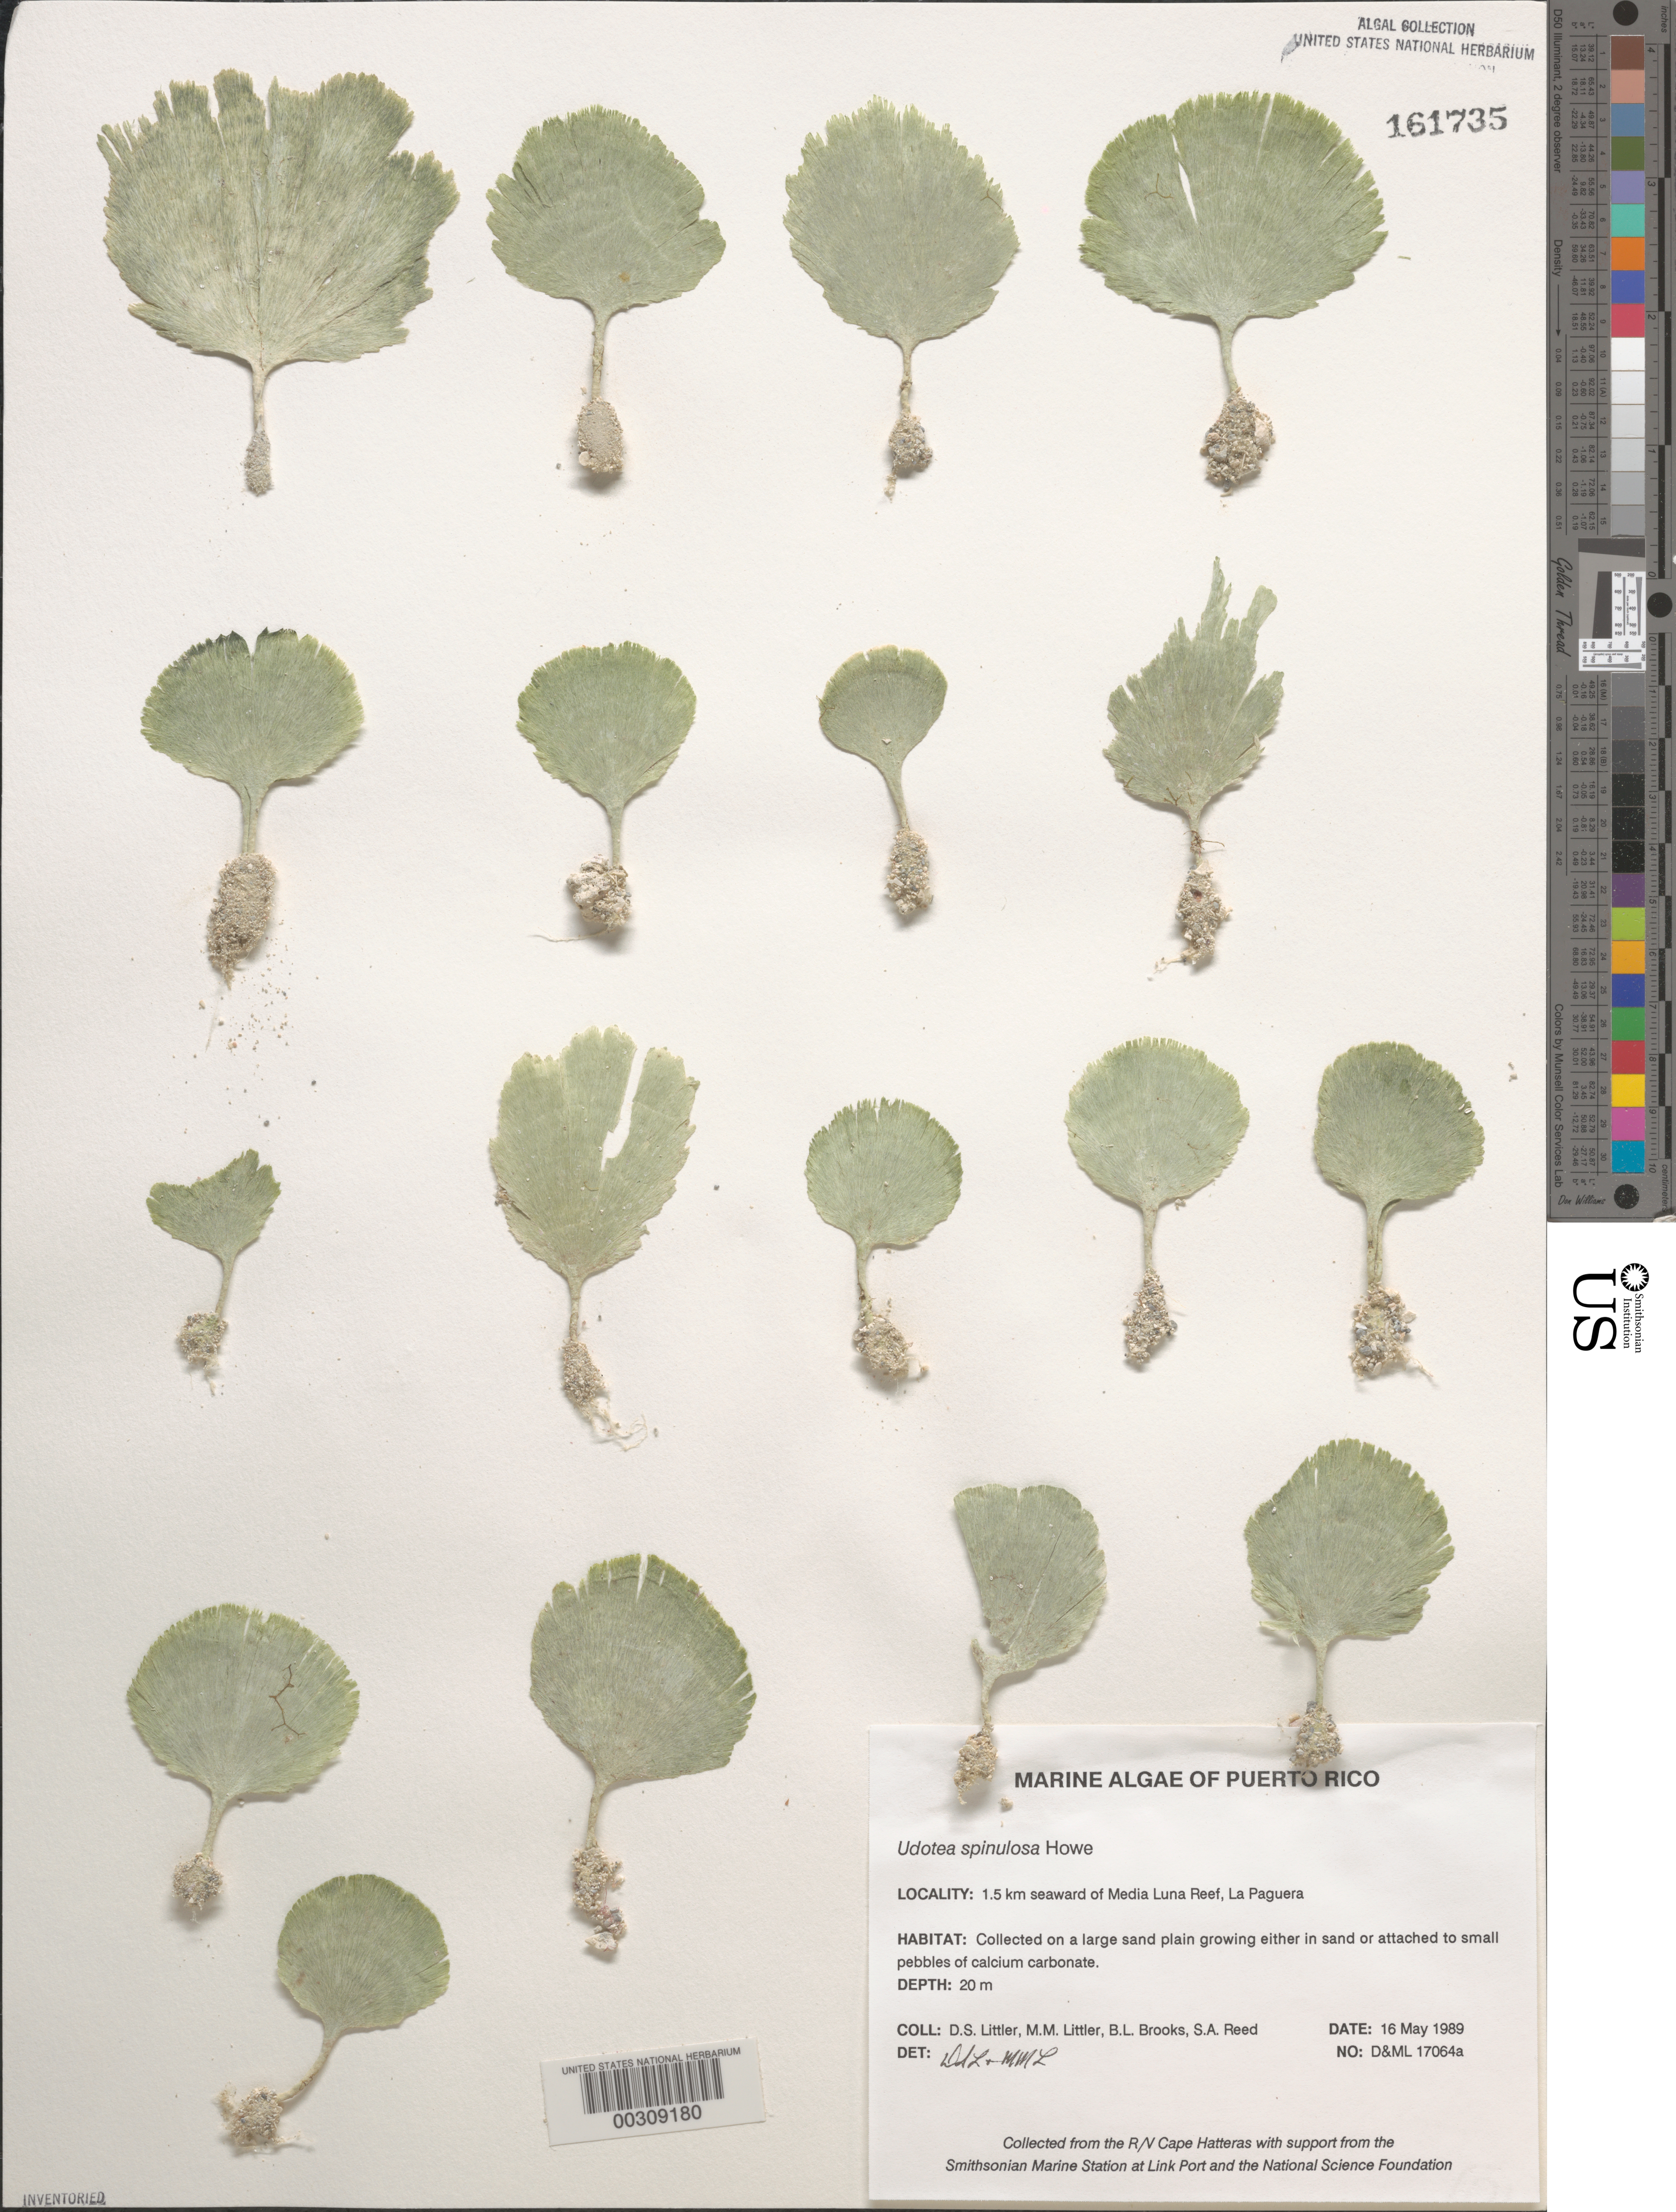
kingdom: Plantae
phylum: Chlorophyta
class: Ulvophyceae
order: Bryopsidales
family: Udoteaceae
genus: Udotea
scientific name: Udotea spinulosa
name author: M. Howe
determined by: Littler, D. S.; Littler, M. M.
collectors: D. S. Littler, M. M. Littler, B. Brooks & S. Reed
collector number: D&ML 17064a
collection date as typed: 16 May 1989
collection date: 1989-05-16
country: Puerto Rico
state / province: Lajas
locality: La Parguera, 1.5 km seaward of Media Luna Reef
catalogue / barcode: US 161735